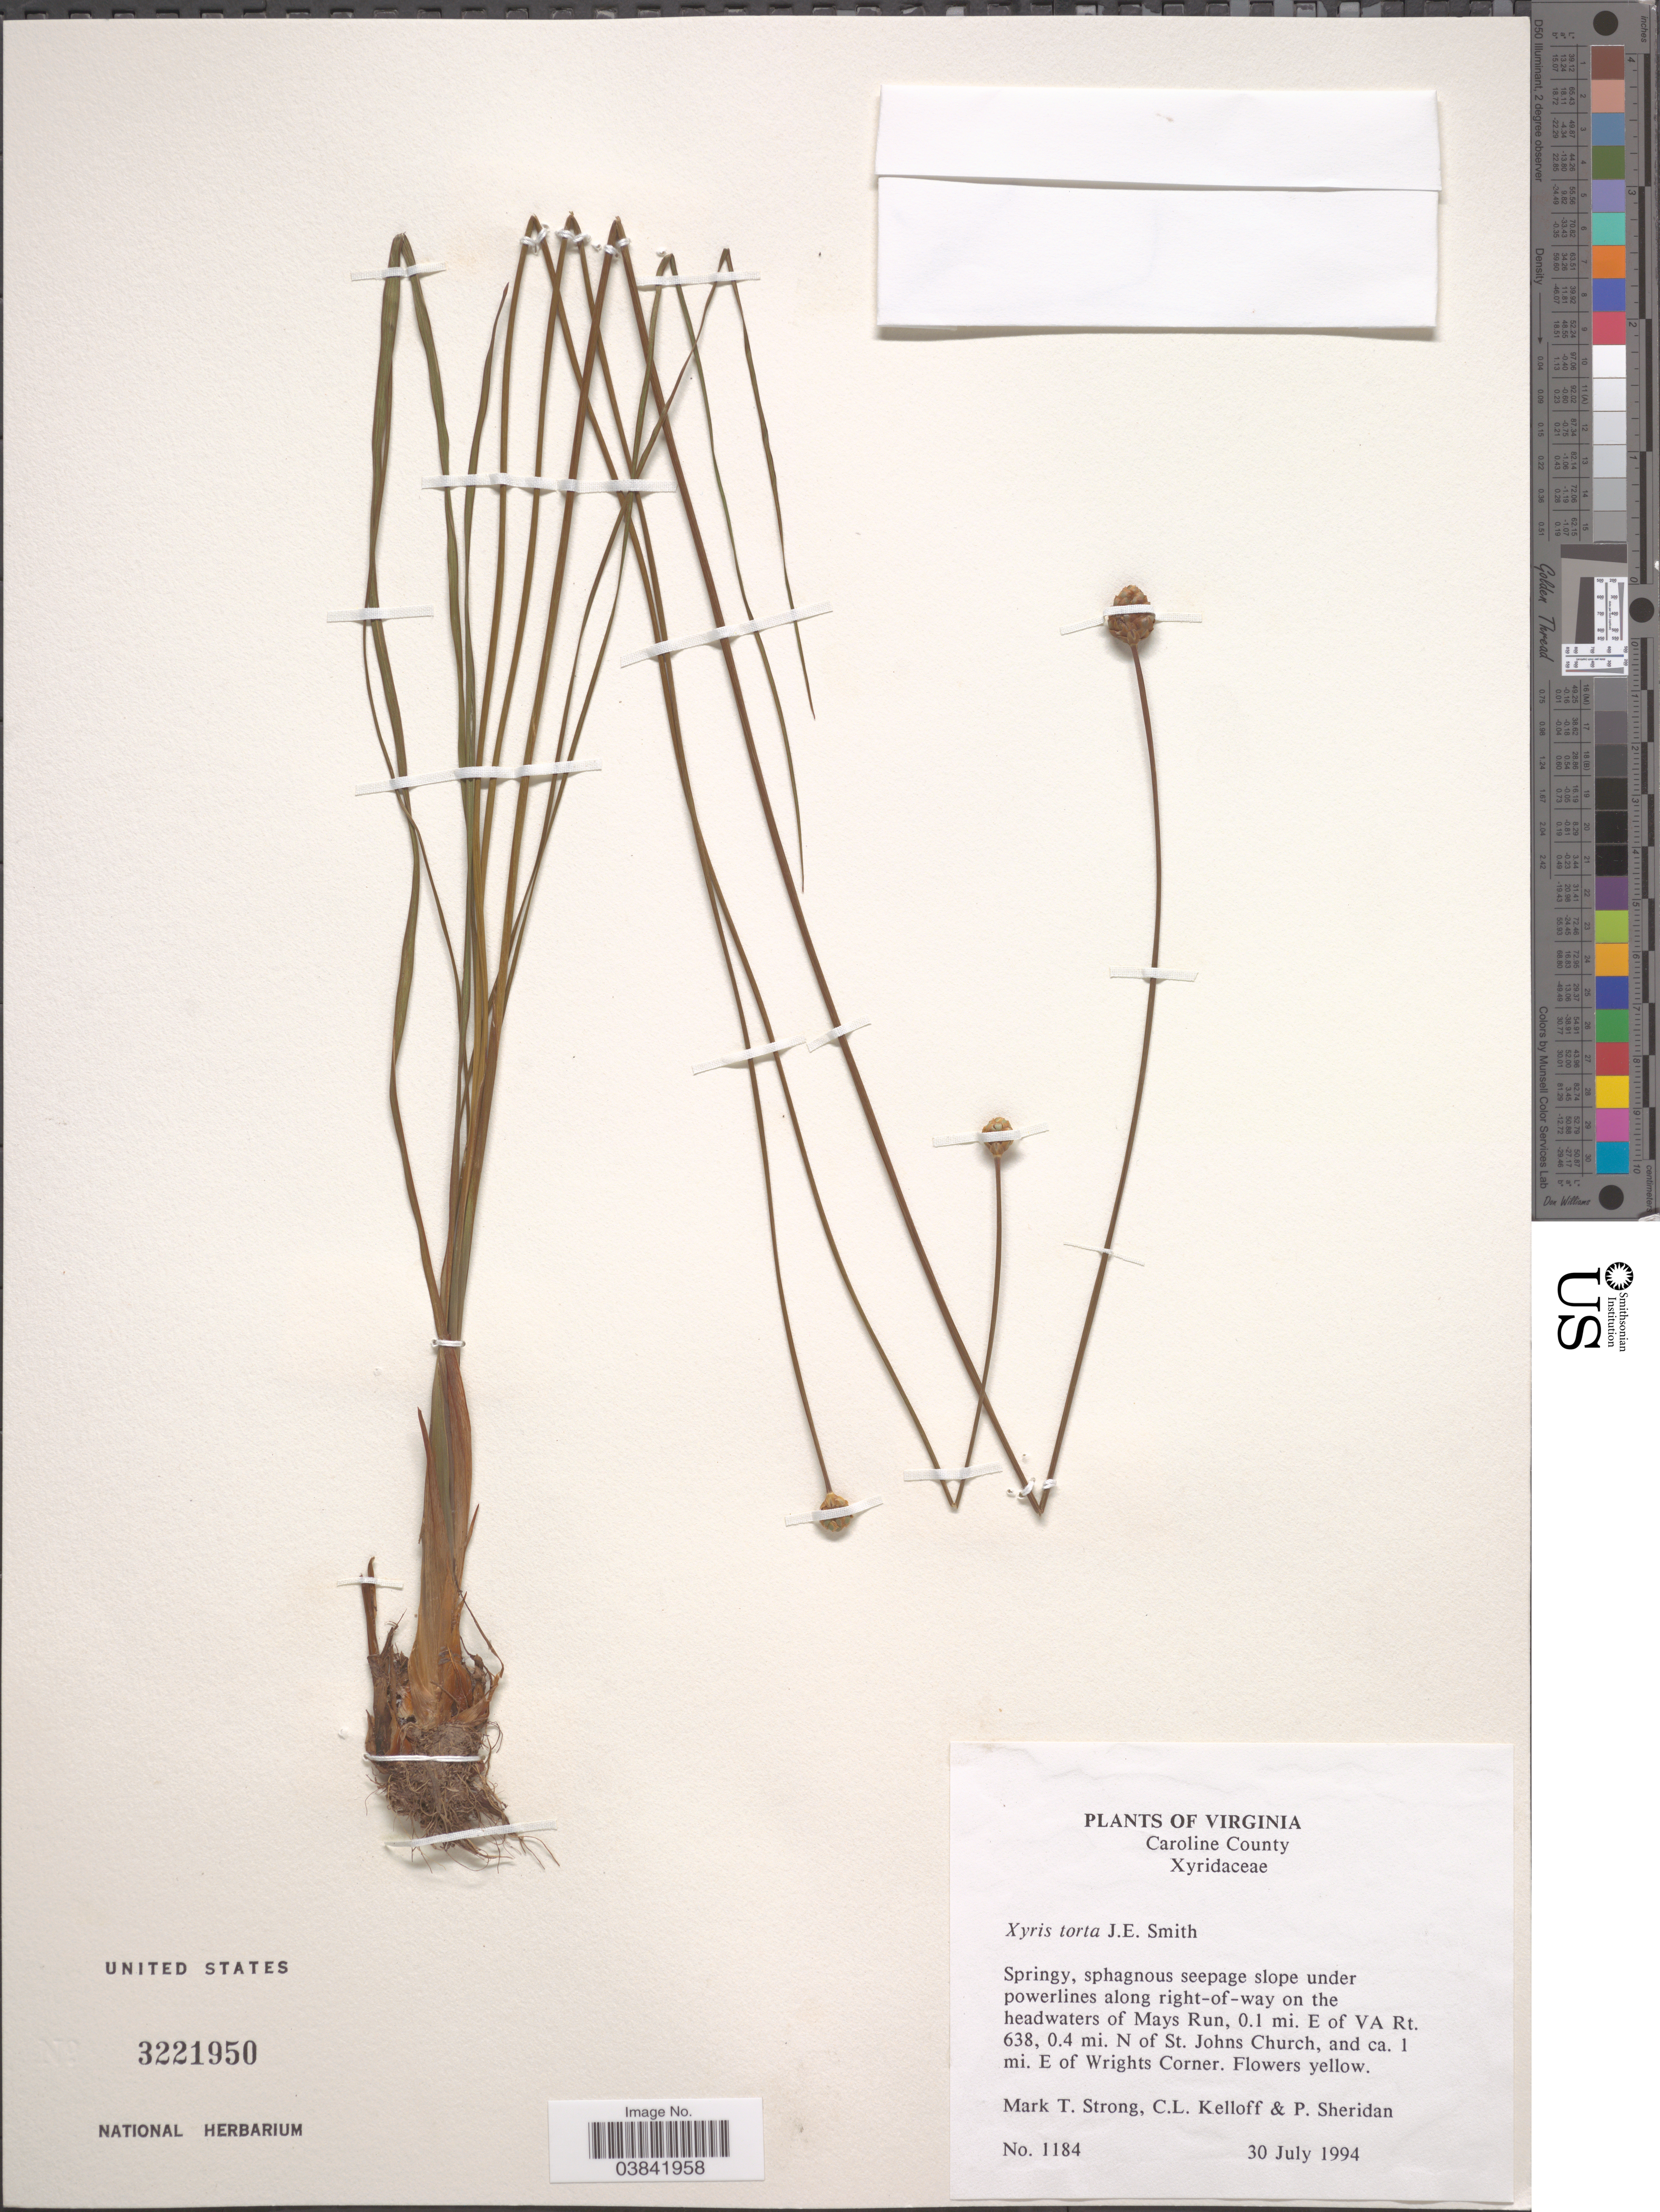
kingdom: Plantae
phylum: Tracheophyta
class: Liliopsida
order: Poales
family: Xyridaceae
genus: Xyris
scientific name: Xyris torta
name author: Sm.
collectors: M. T. Strong, C. L. Kelloff & P. Sheridan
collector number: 1184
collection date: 1994-07-30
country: United States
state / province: Virginia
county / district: Caroline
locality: Caroline County, under powerlines along right-of-way on the headwaters of Mays Run, 0.1 mi. E of VA Rt. 638, 0.4 mi. N of St. Johns Church, and ca. 1 mi. E of Wrights Corner.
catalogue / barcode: US 3221950